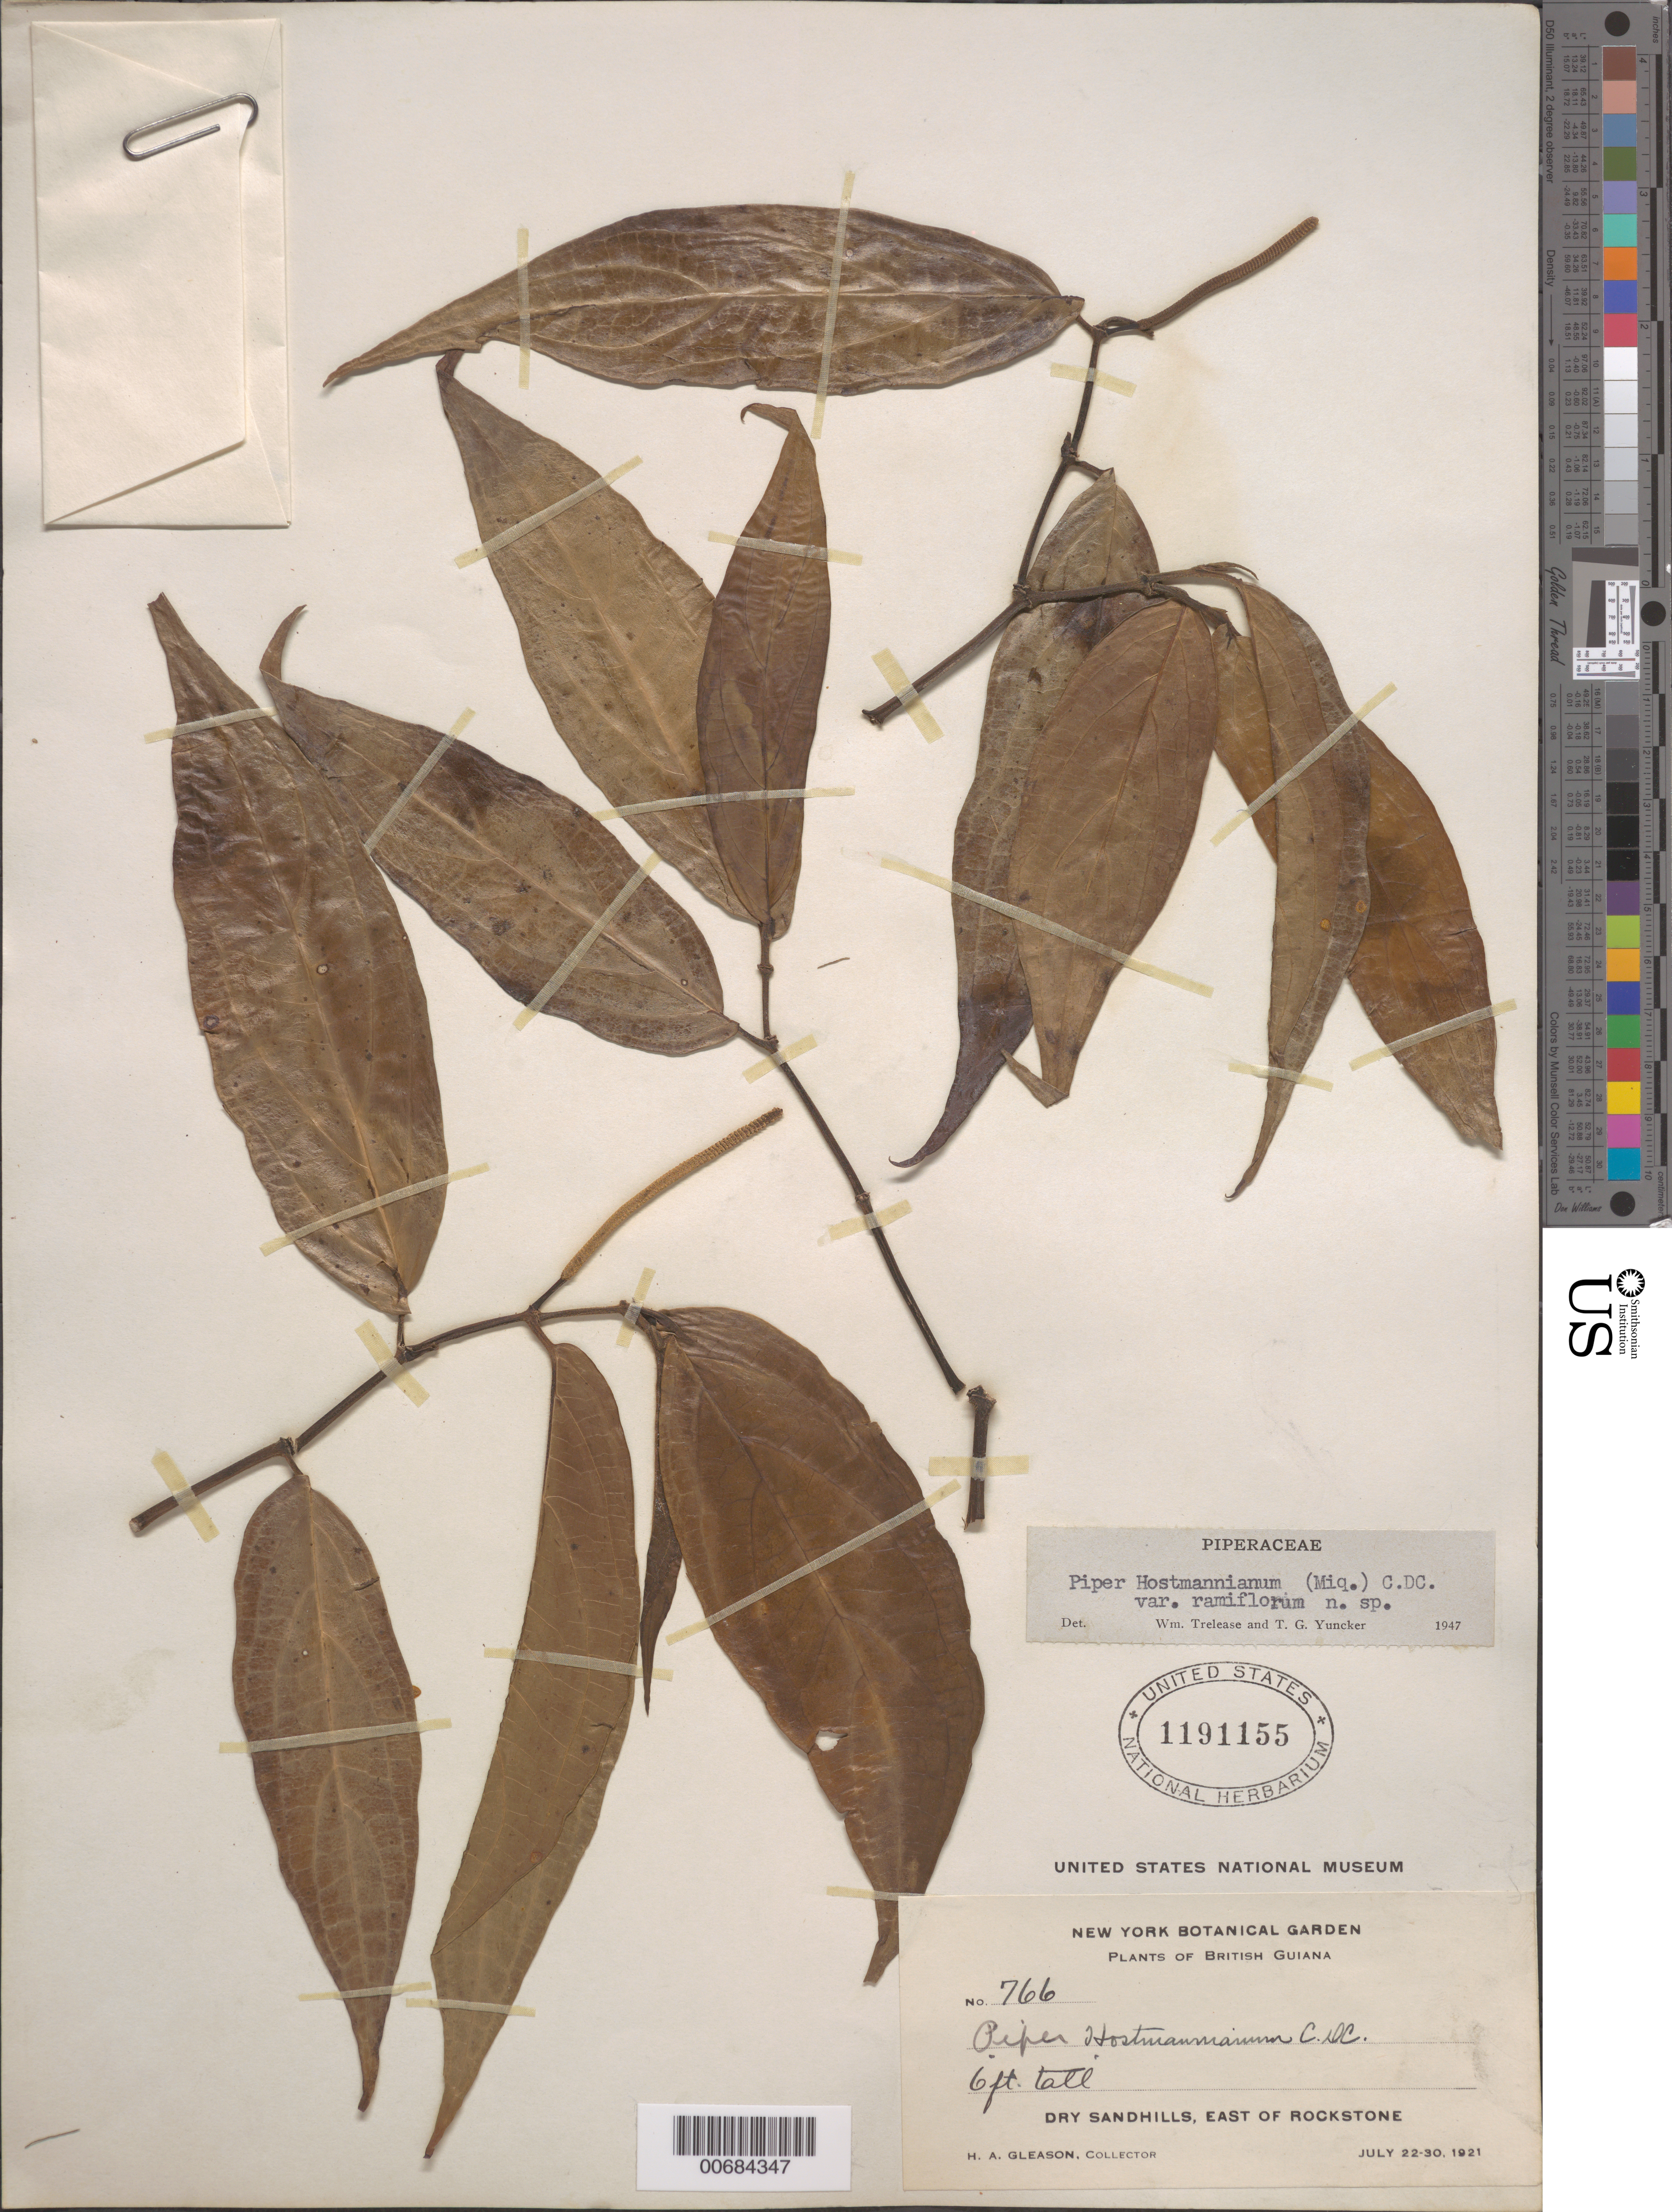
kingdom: Plantae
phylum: Tracheophyta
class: Magnoliopsida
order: Piperales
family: Piperaceae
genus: Piper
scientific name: Piper hostmannianum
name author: (Miq.) C. DC.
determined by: Trelease, W.; Yuncker, T. G.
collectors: H. A. Gleason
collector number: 766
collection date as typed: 22-Jul-21 to 30-Jul-21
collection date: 1921-07-22/1921-07-30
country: Guyana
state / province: U. Demerara-Berbice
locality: Rockstone, E of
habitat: Dry sandhills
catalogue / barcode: US 1191155